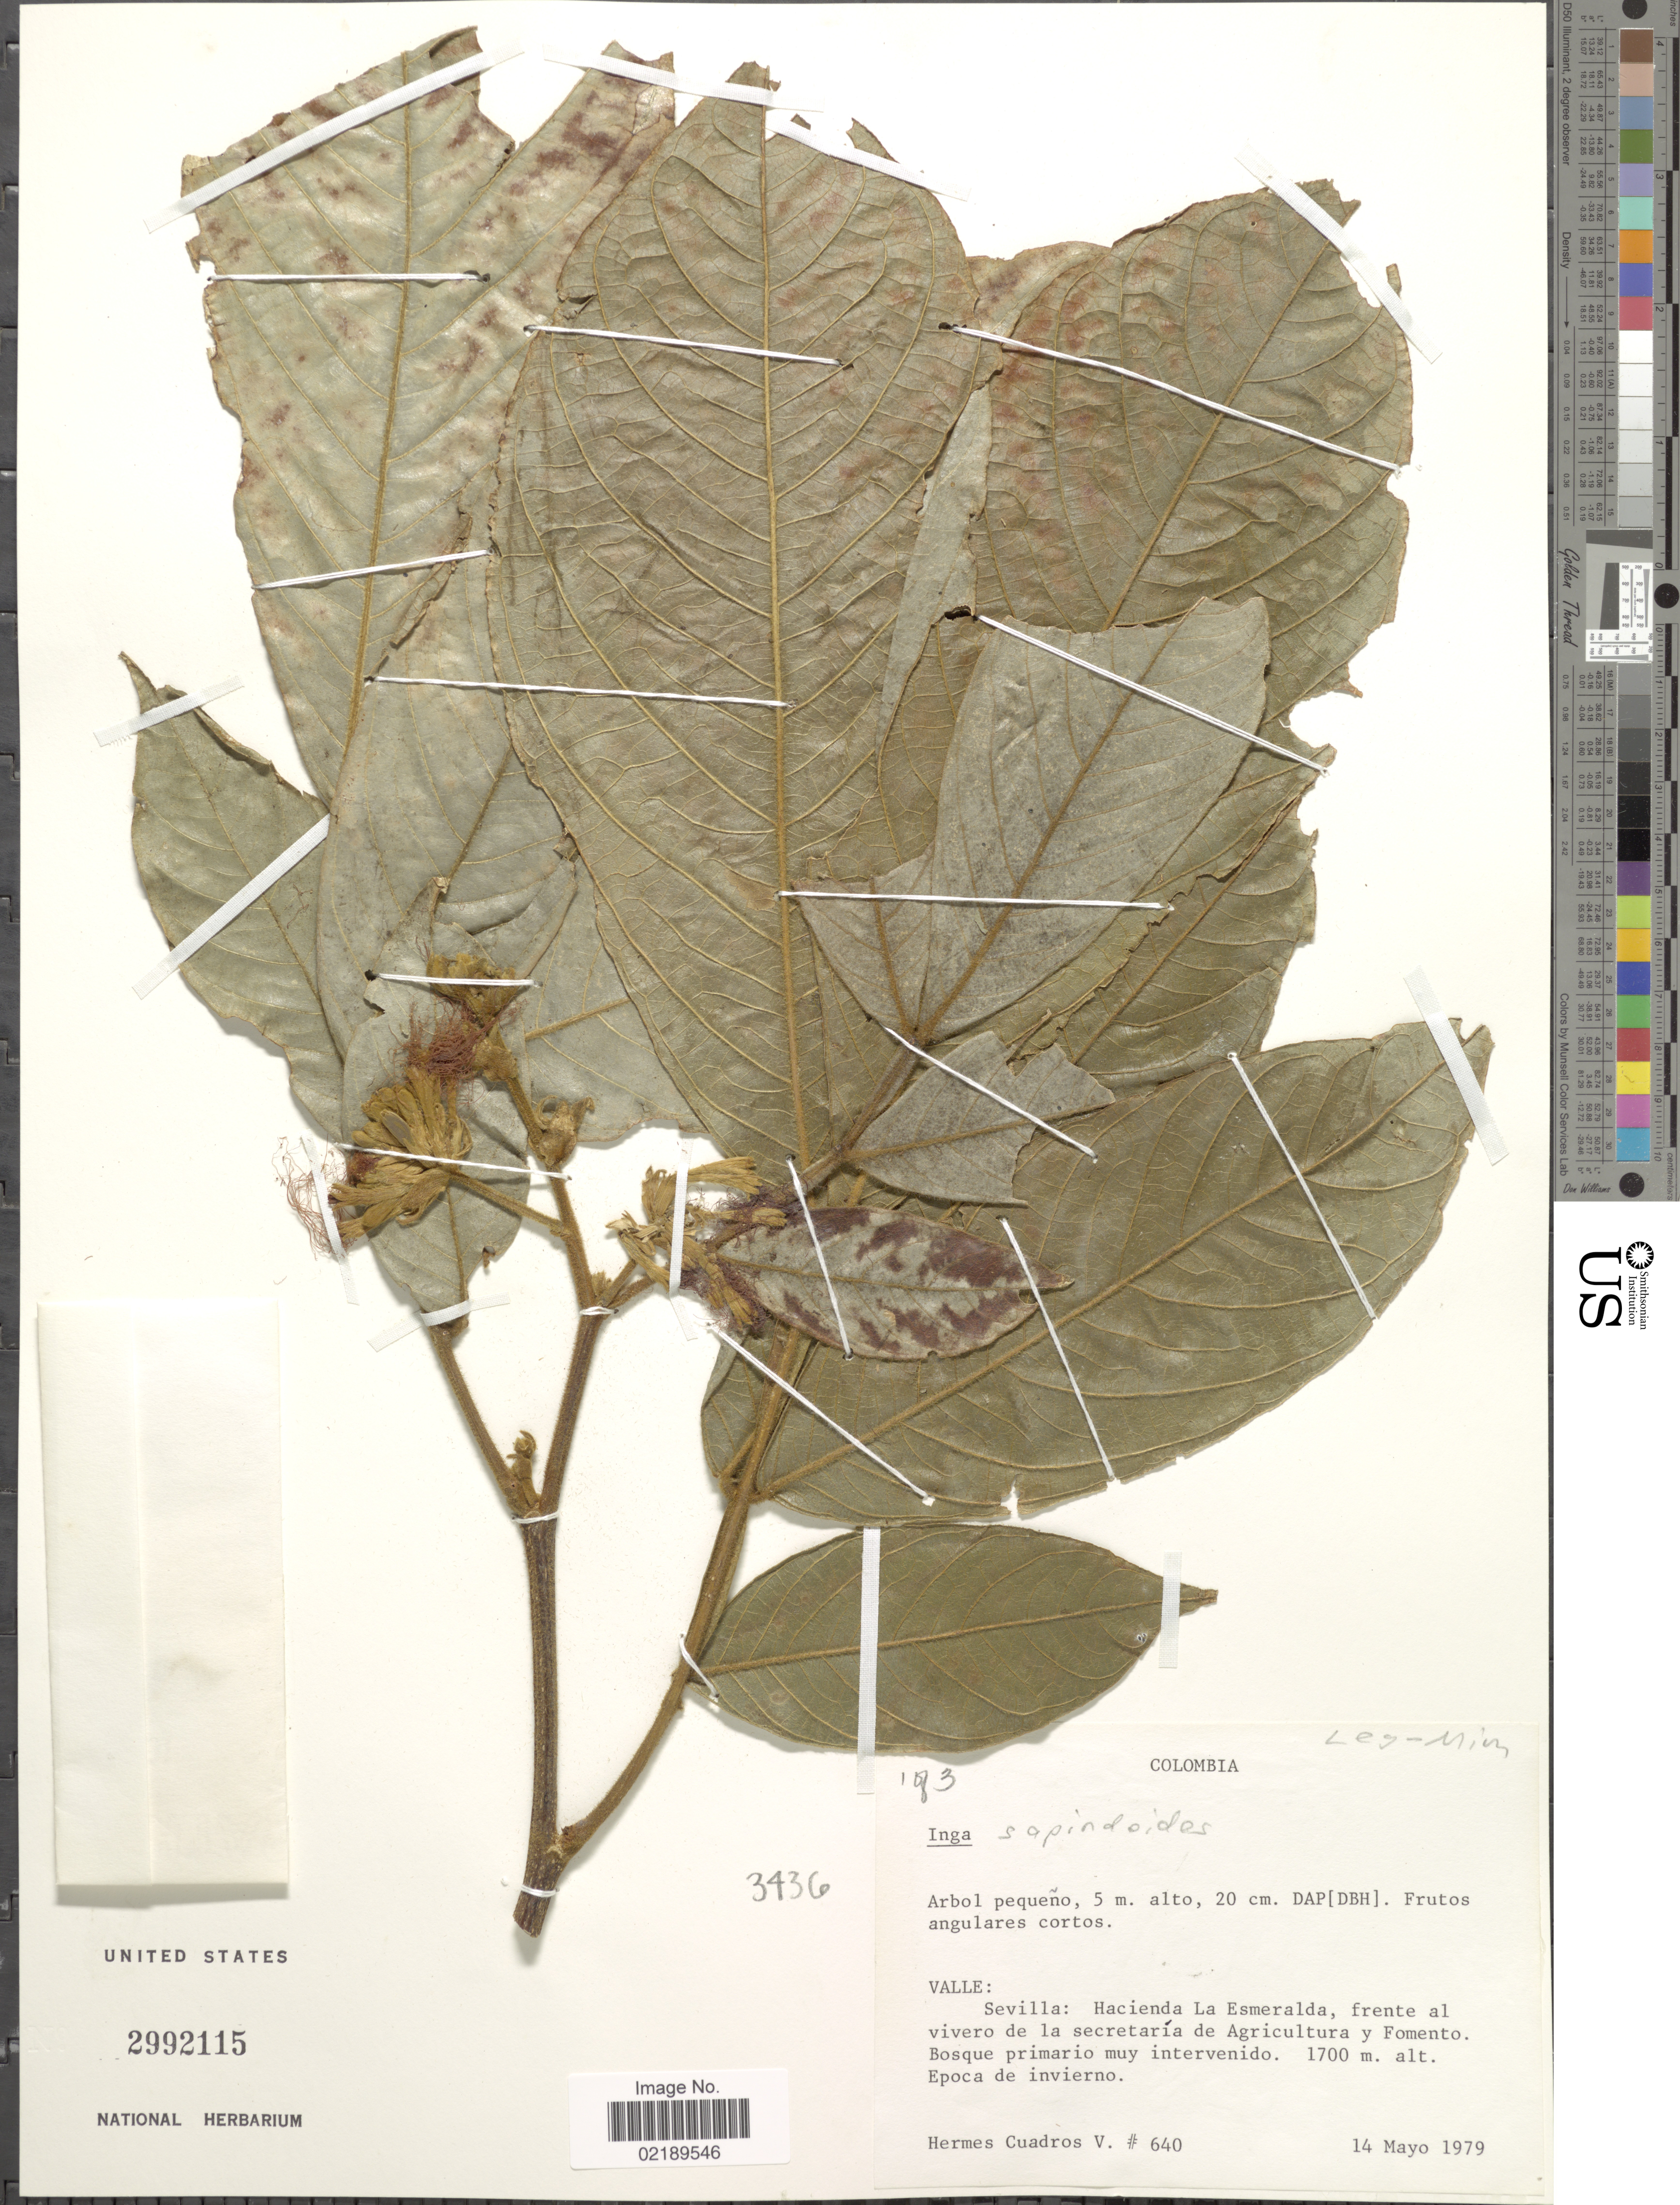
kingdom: Plantae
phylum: Tracheophyta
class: Magnoliopsida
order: Fabales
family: Fabaceae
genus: Inga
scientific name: Inga sapindoides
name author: Willd.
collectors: H. Cuadros V.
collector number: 640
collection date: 1979-05-14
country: Colombia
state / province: Valle del Cauca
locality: Sevilla: Hacienda La Esmeralda, frente al vivero de la secretaria de Agricultura y Fomento.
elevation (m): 1700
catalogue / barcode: US 2992115